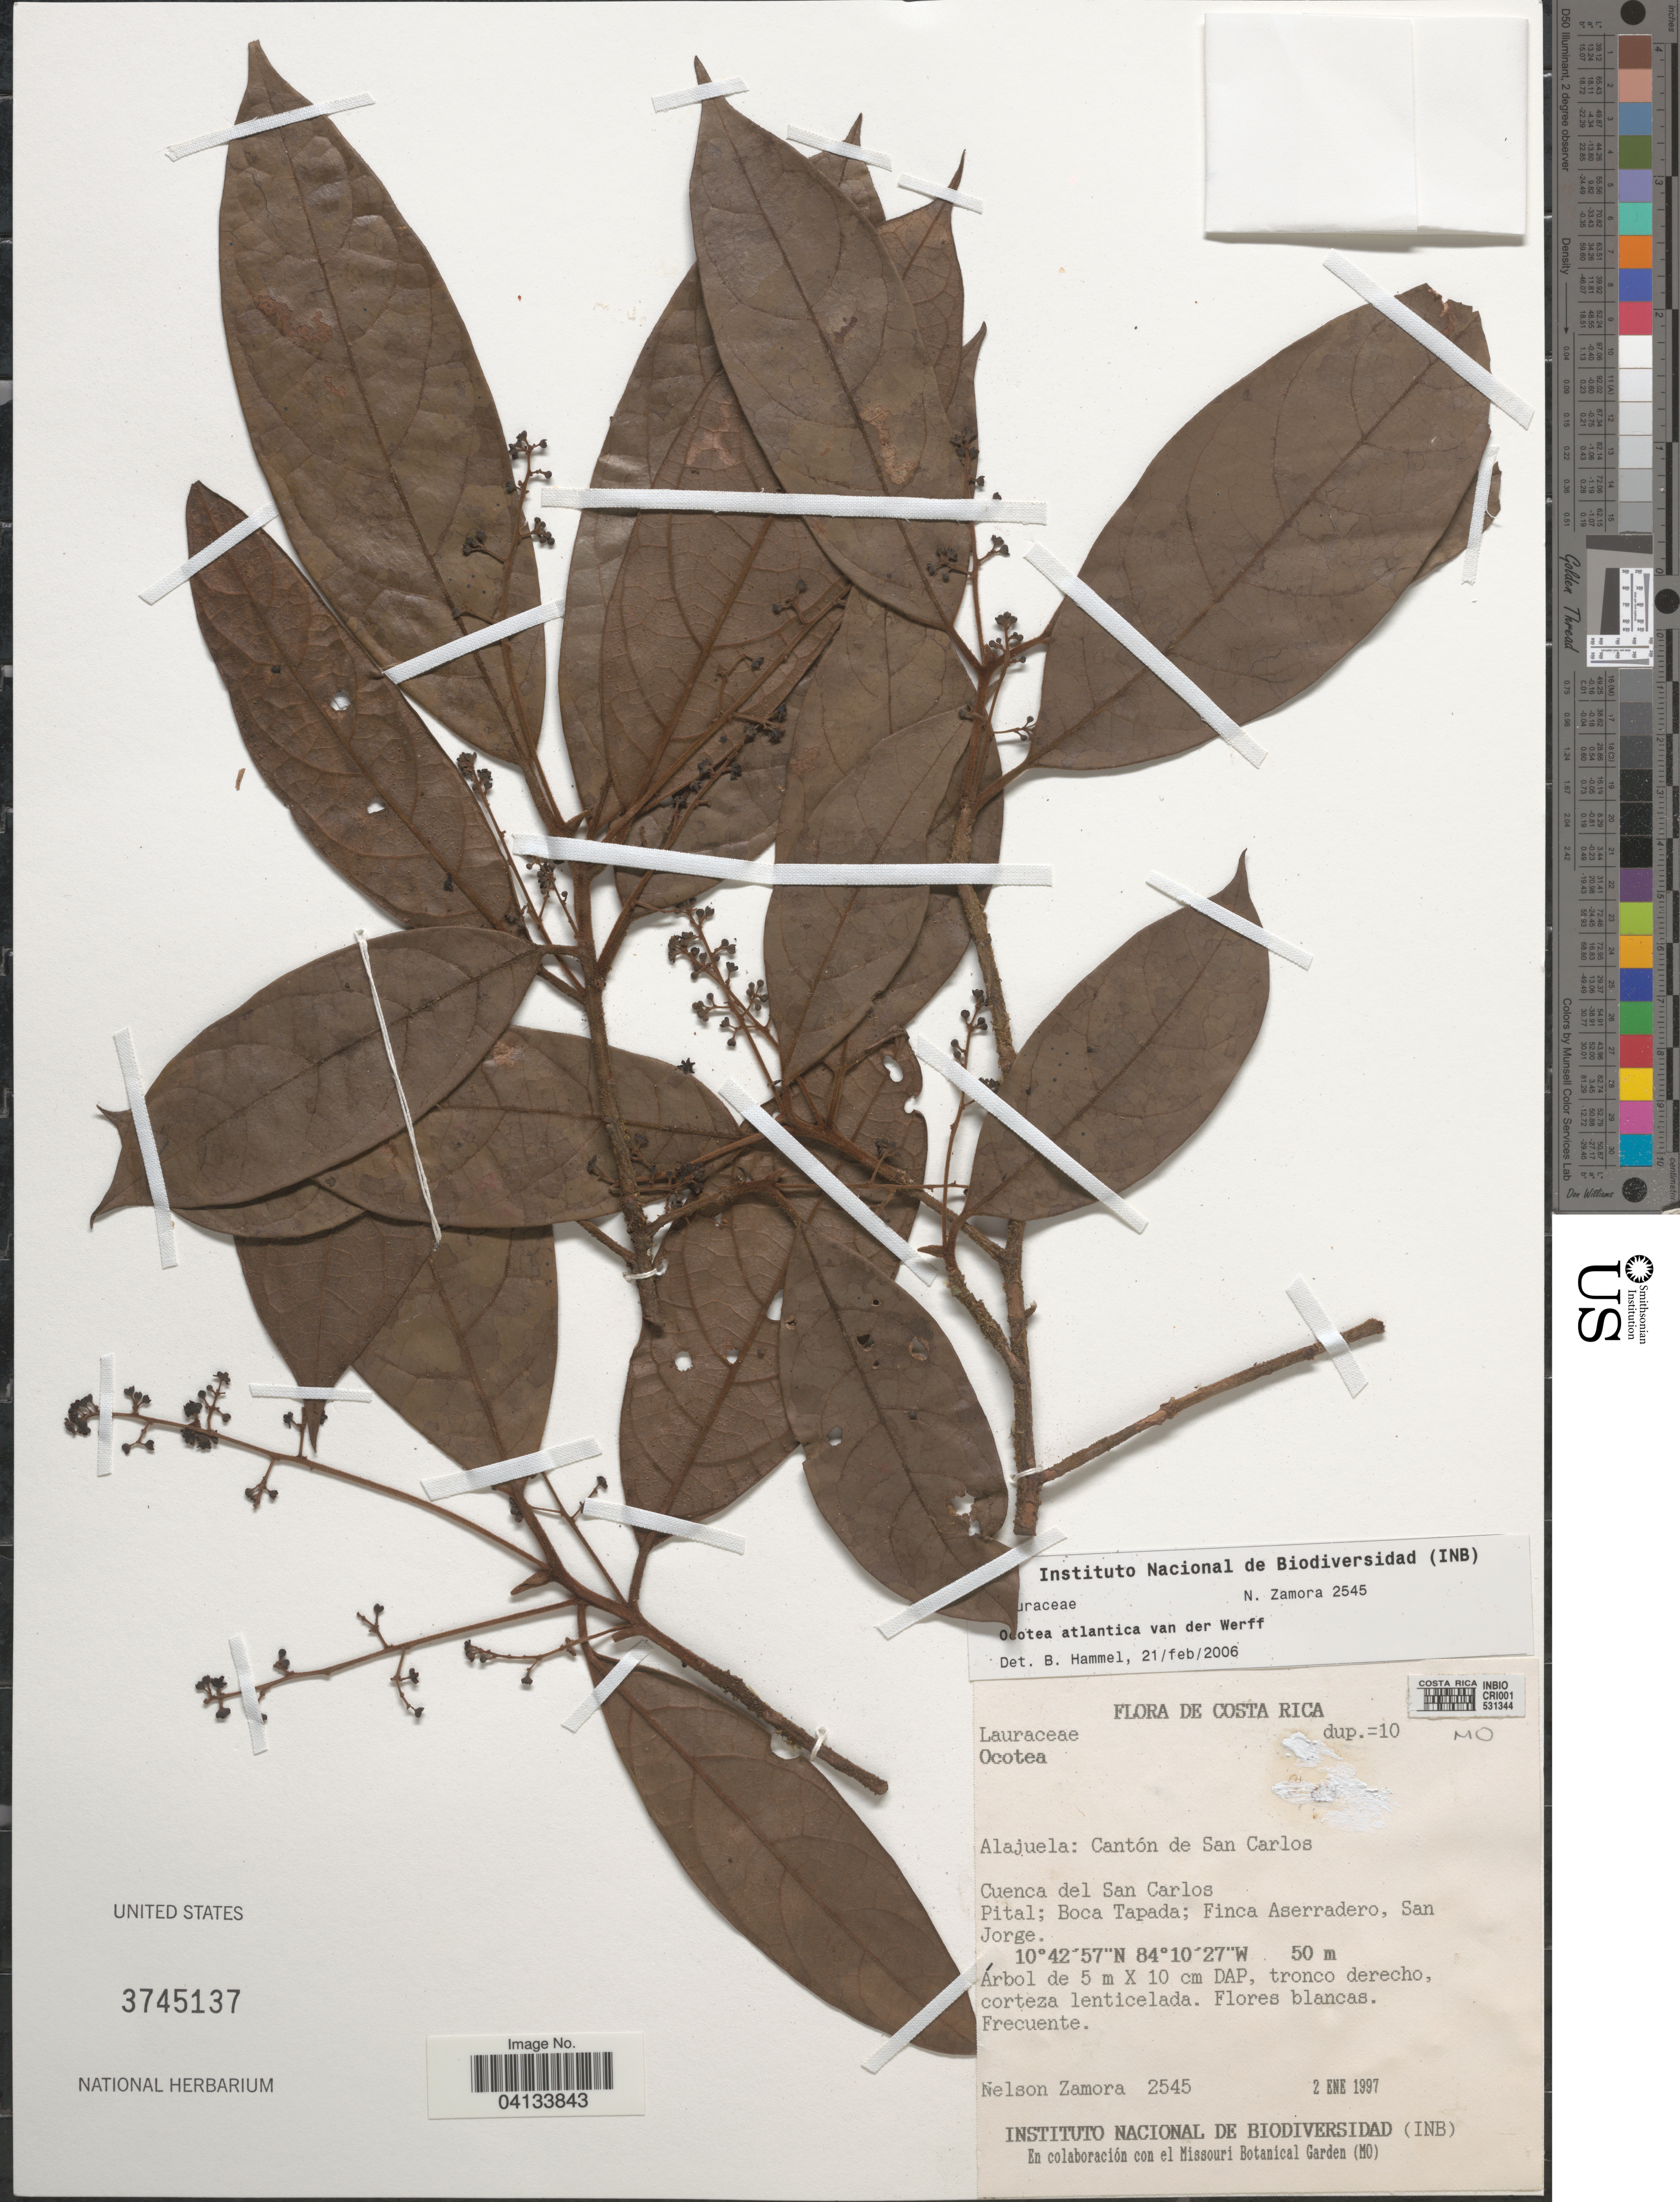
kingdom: Plantae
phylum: Tracheophyta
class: Magnoliopsida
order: Laurales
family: Lauraceae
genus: Ocotea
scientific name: Ocotea atlantica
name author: van der Werff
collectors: N. Zamora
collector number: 2545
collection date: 1997-01-02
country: Costa Rica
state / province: Alajuela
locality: Cantón de San Carlos. Cuenca del San Carlos. Pital; Boca Tapada; Finca Aserradero, San Jorge.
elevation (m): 50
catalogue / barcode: US 3745137